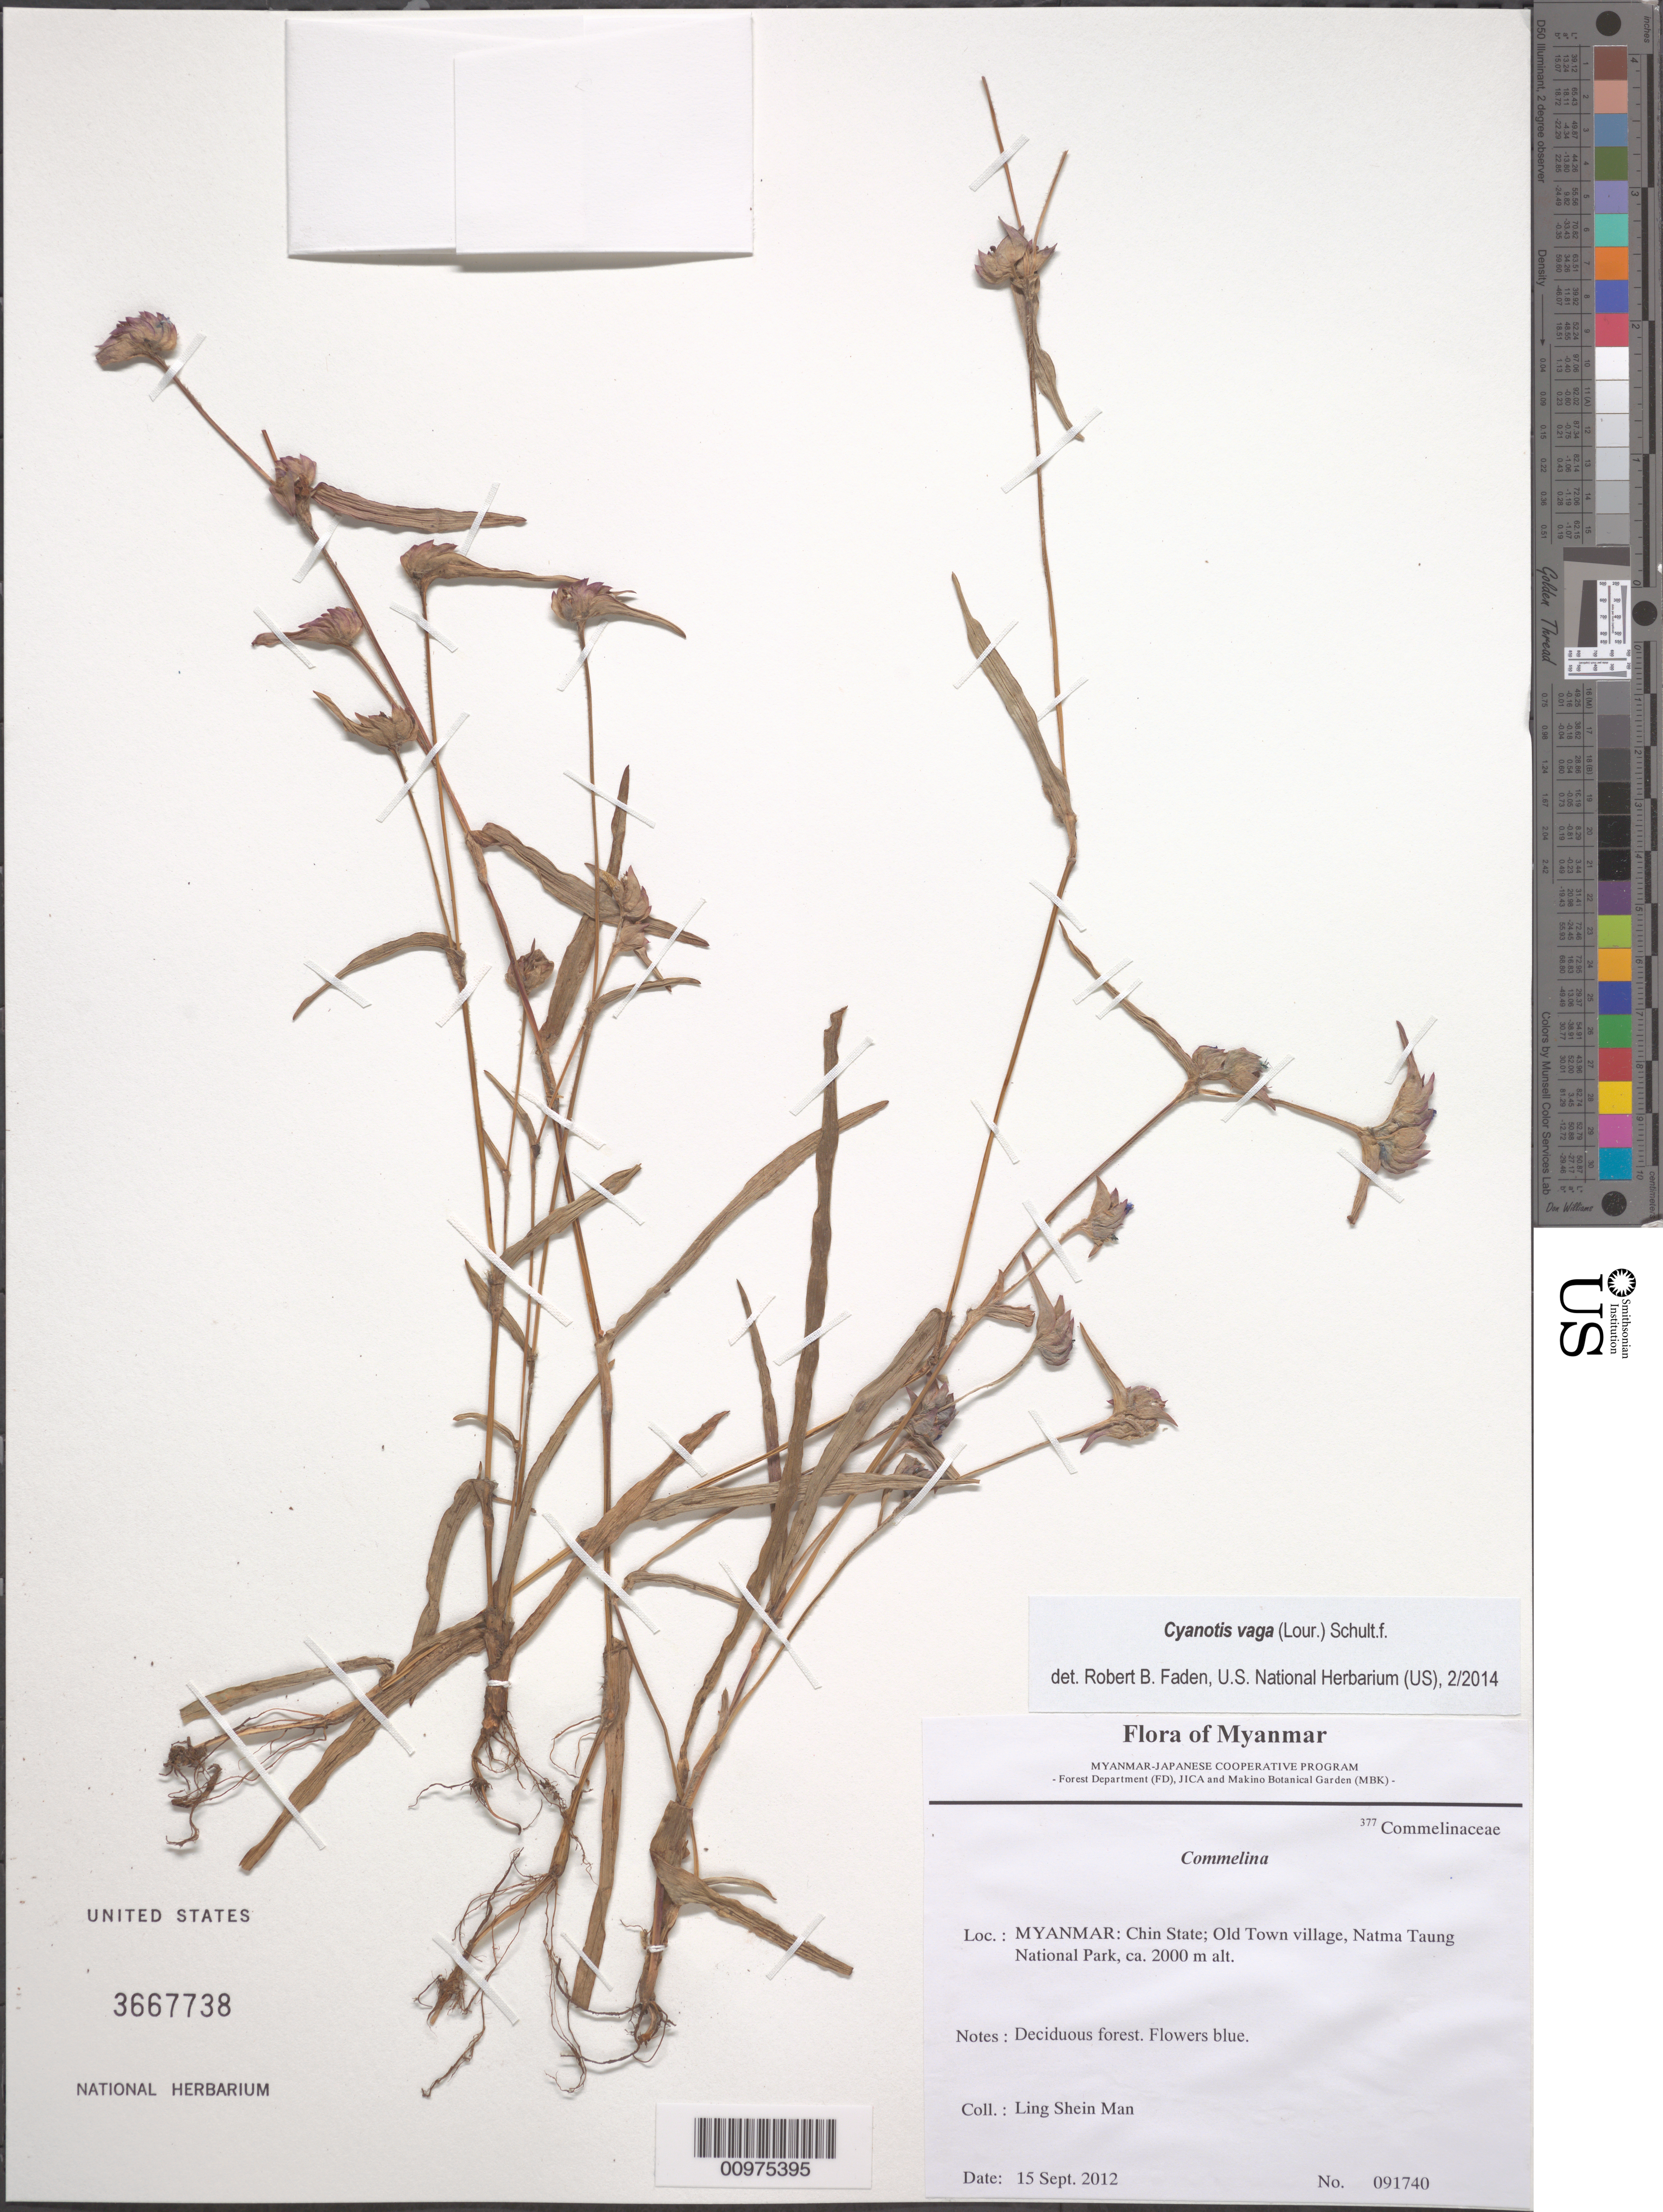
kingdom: Plantae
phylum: Tracheophyta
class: Liliopsida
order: Commelinales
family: Commelinaceae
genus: Cyanotis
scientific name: Cyanotis vaga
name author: (Lour.) Schult. & Schult. f.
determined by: Faden, Robert B., (US), Smithsonian Institution - National Museum of Natural History (UNITED STATES)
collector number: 091740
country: Myanmar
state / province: Chin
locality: Old Town village, Natma Taung National Park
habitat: Deciduous forest.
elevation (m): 2000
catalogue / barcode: US 3667738